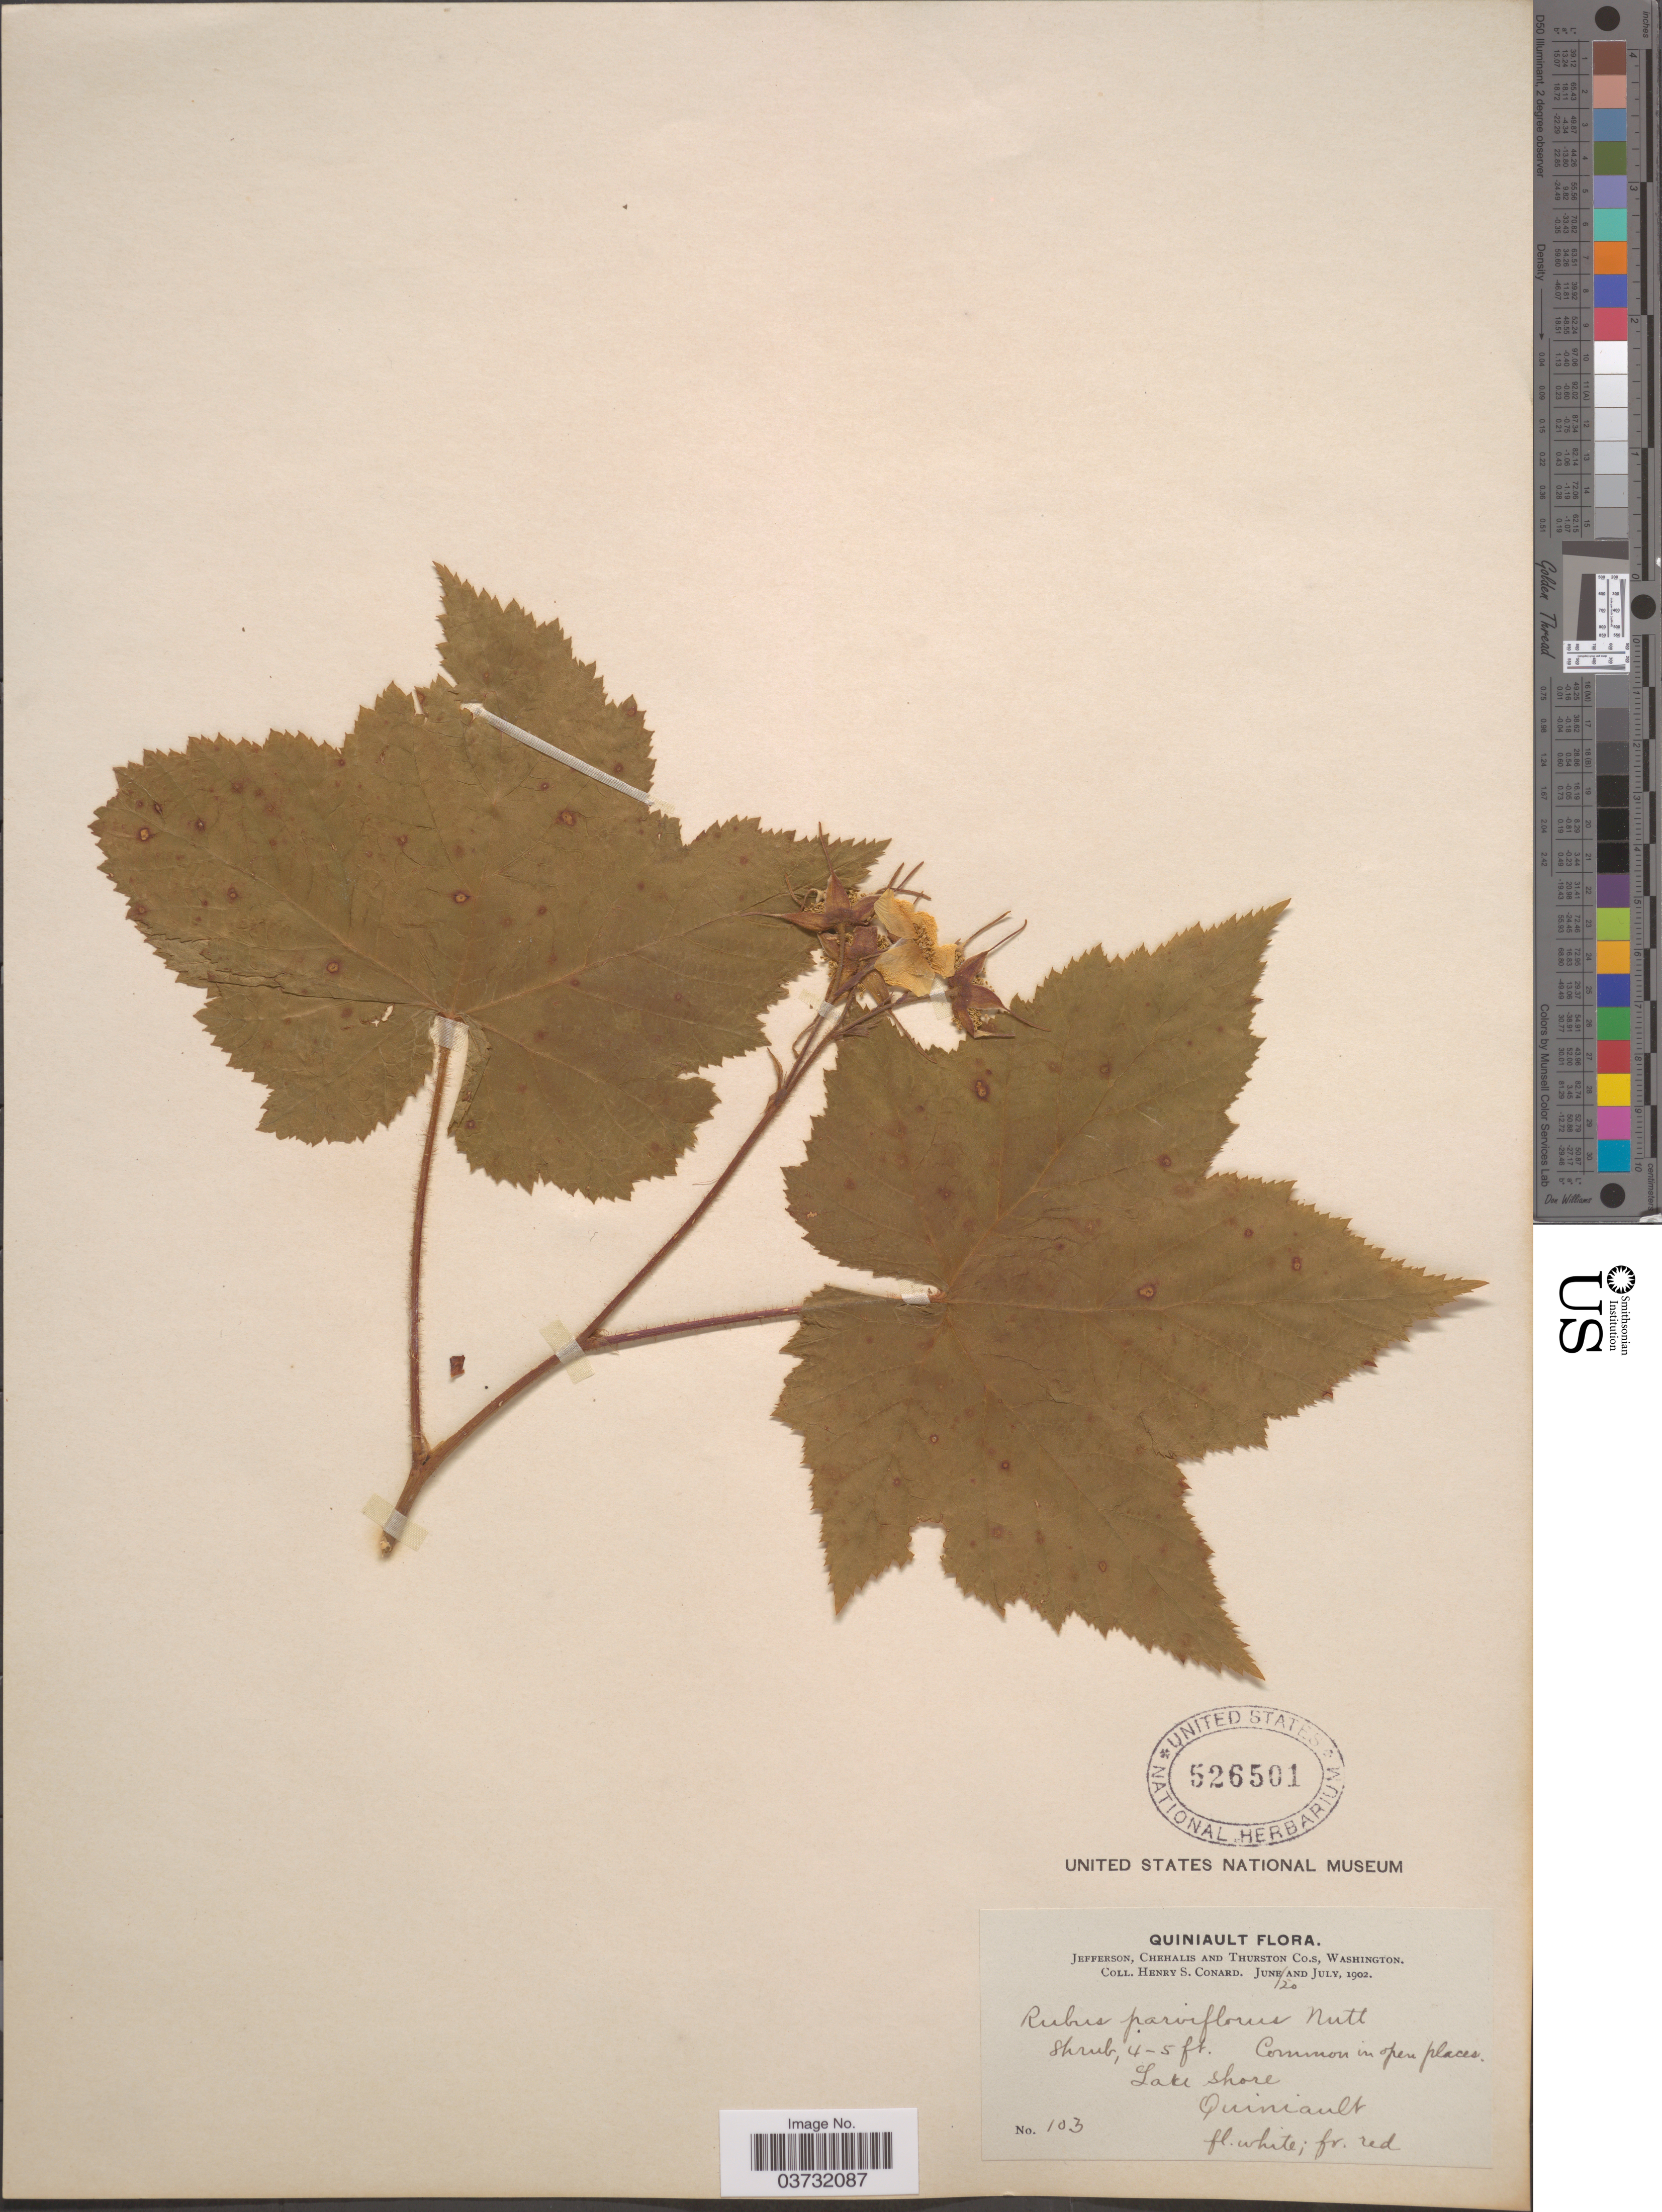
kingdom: Plantae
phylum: Tracheophyta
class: Magnoliopsida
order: Rosales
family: Rosaceae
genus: Rubus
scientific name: Rubus parviflorus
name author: Nutt.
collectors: H. S. Conard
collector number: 103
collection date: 1902-06-20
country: United States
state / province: Washington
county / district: Thurston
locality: Quiniault. Jefferson, Chehalis and Thurston Co.s. Lake shore.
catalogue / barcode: US 526501